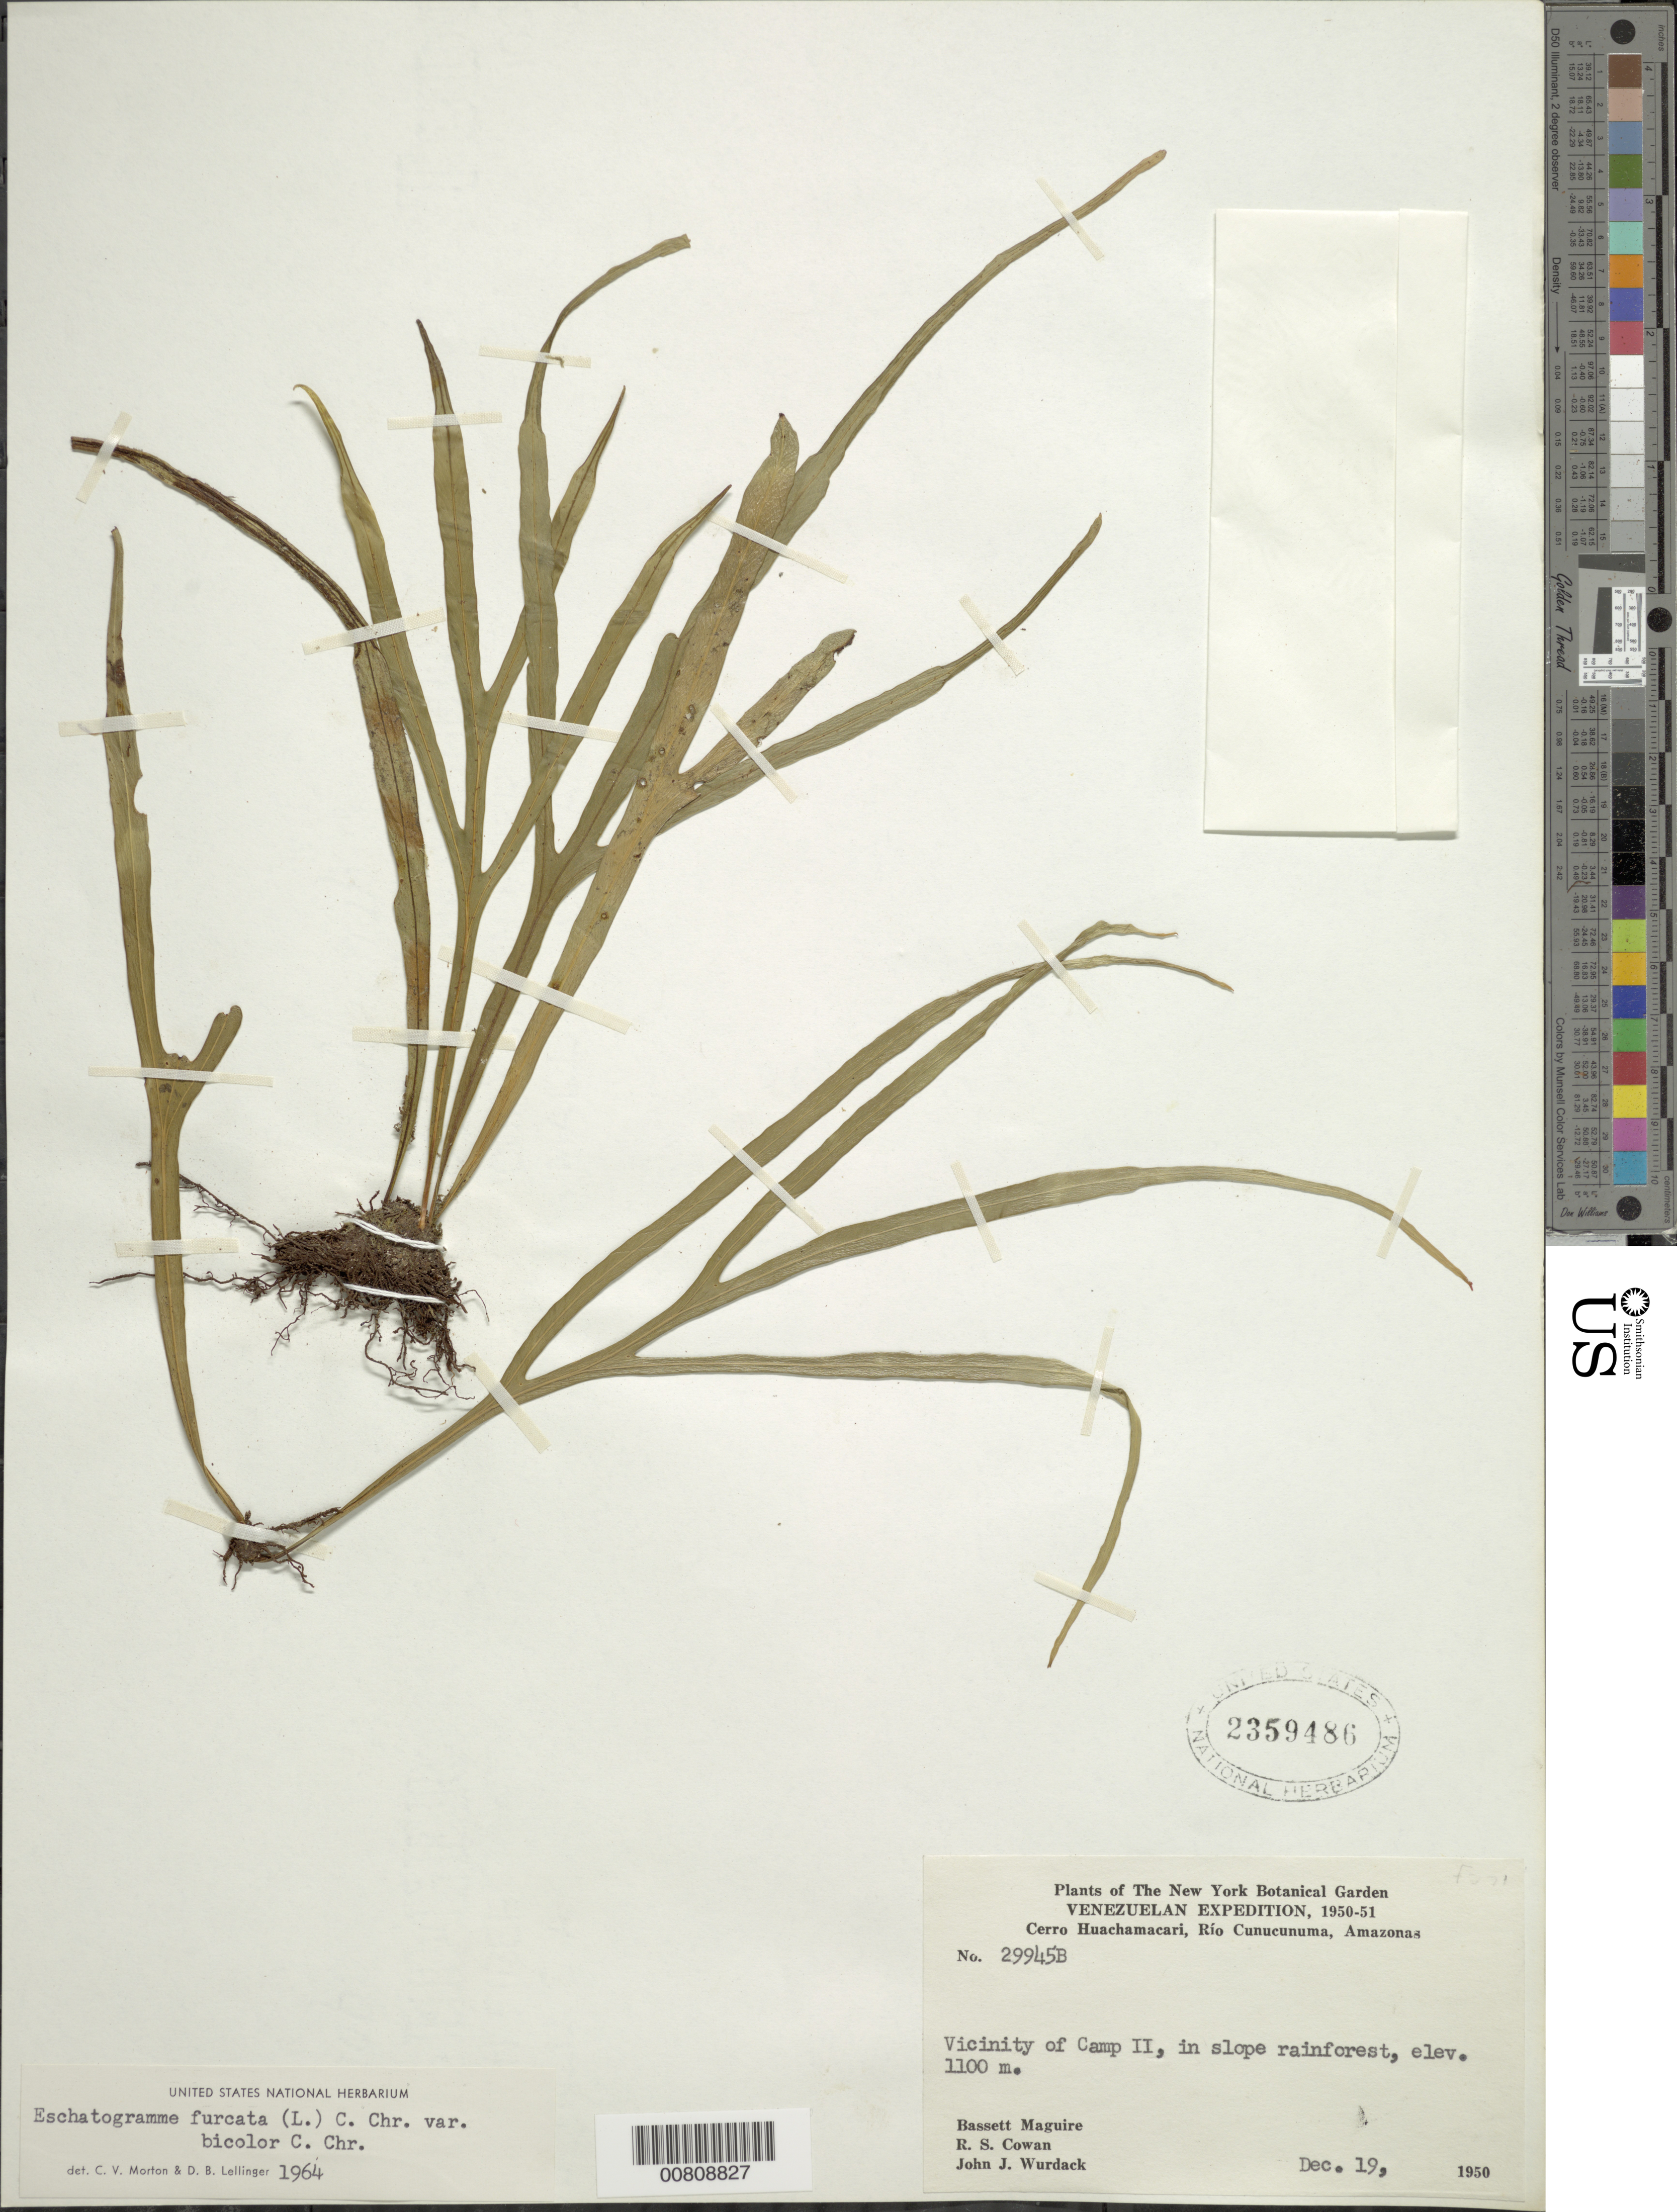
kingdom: Plantae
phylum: Tracheophyta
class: Polypodiopsida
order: Polypodiales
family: Polypodiaceae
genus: Pleopeltis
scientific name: Pleopeltis furcata var. bicolor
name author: (L.) A.R. Sm.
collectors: B. Maguire, R. S. Cowan & J. J. Wurdack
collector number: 29945 B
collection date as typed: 19-Dec-50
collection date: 1950-12-19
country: Venezuela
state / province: Amazonas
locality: Cerro Huachamacari, Río Cunucunuma, near Camp II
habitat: Slope rainforest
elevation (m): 1100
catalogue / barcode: US 2359486